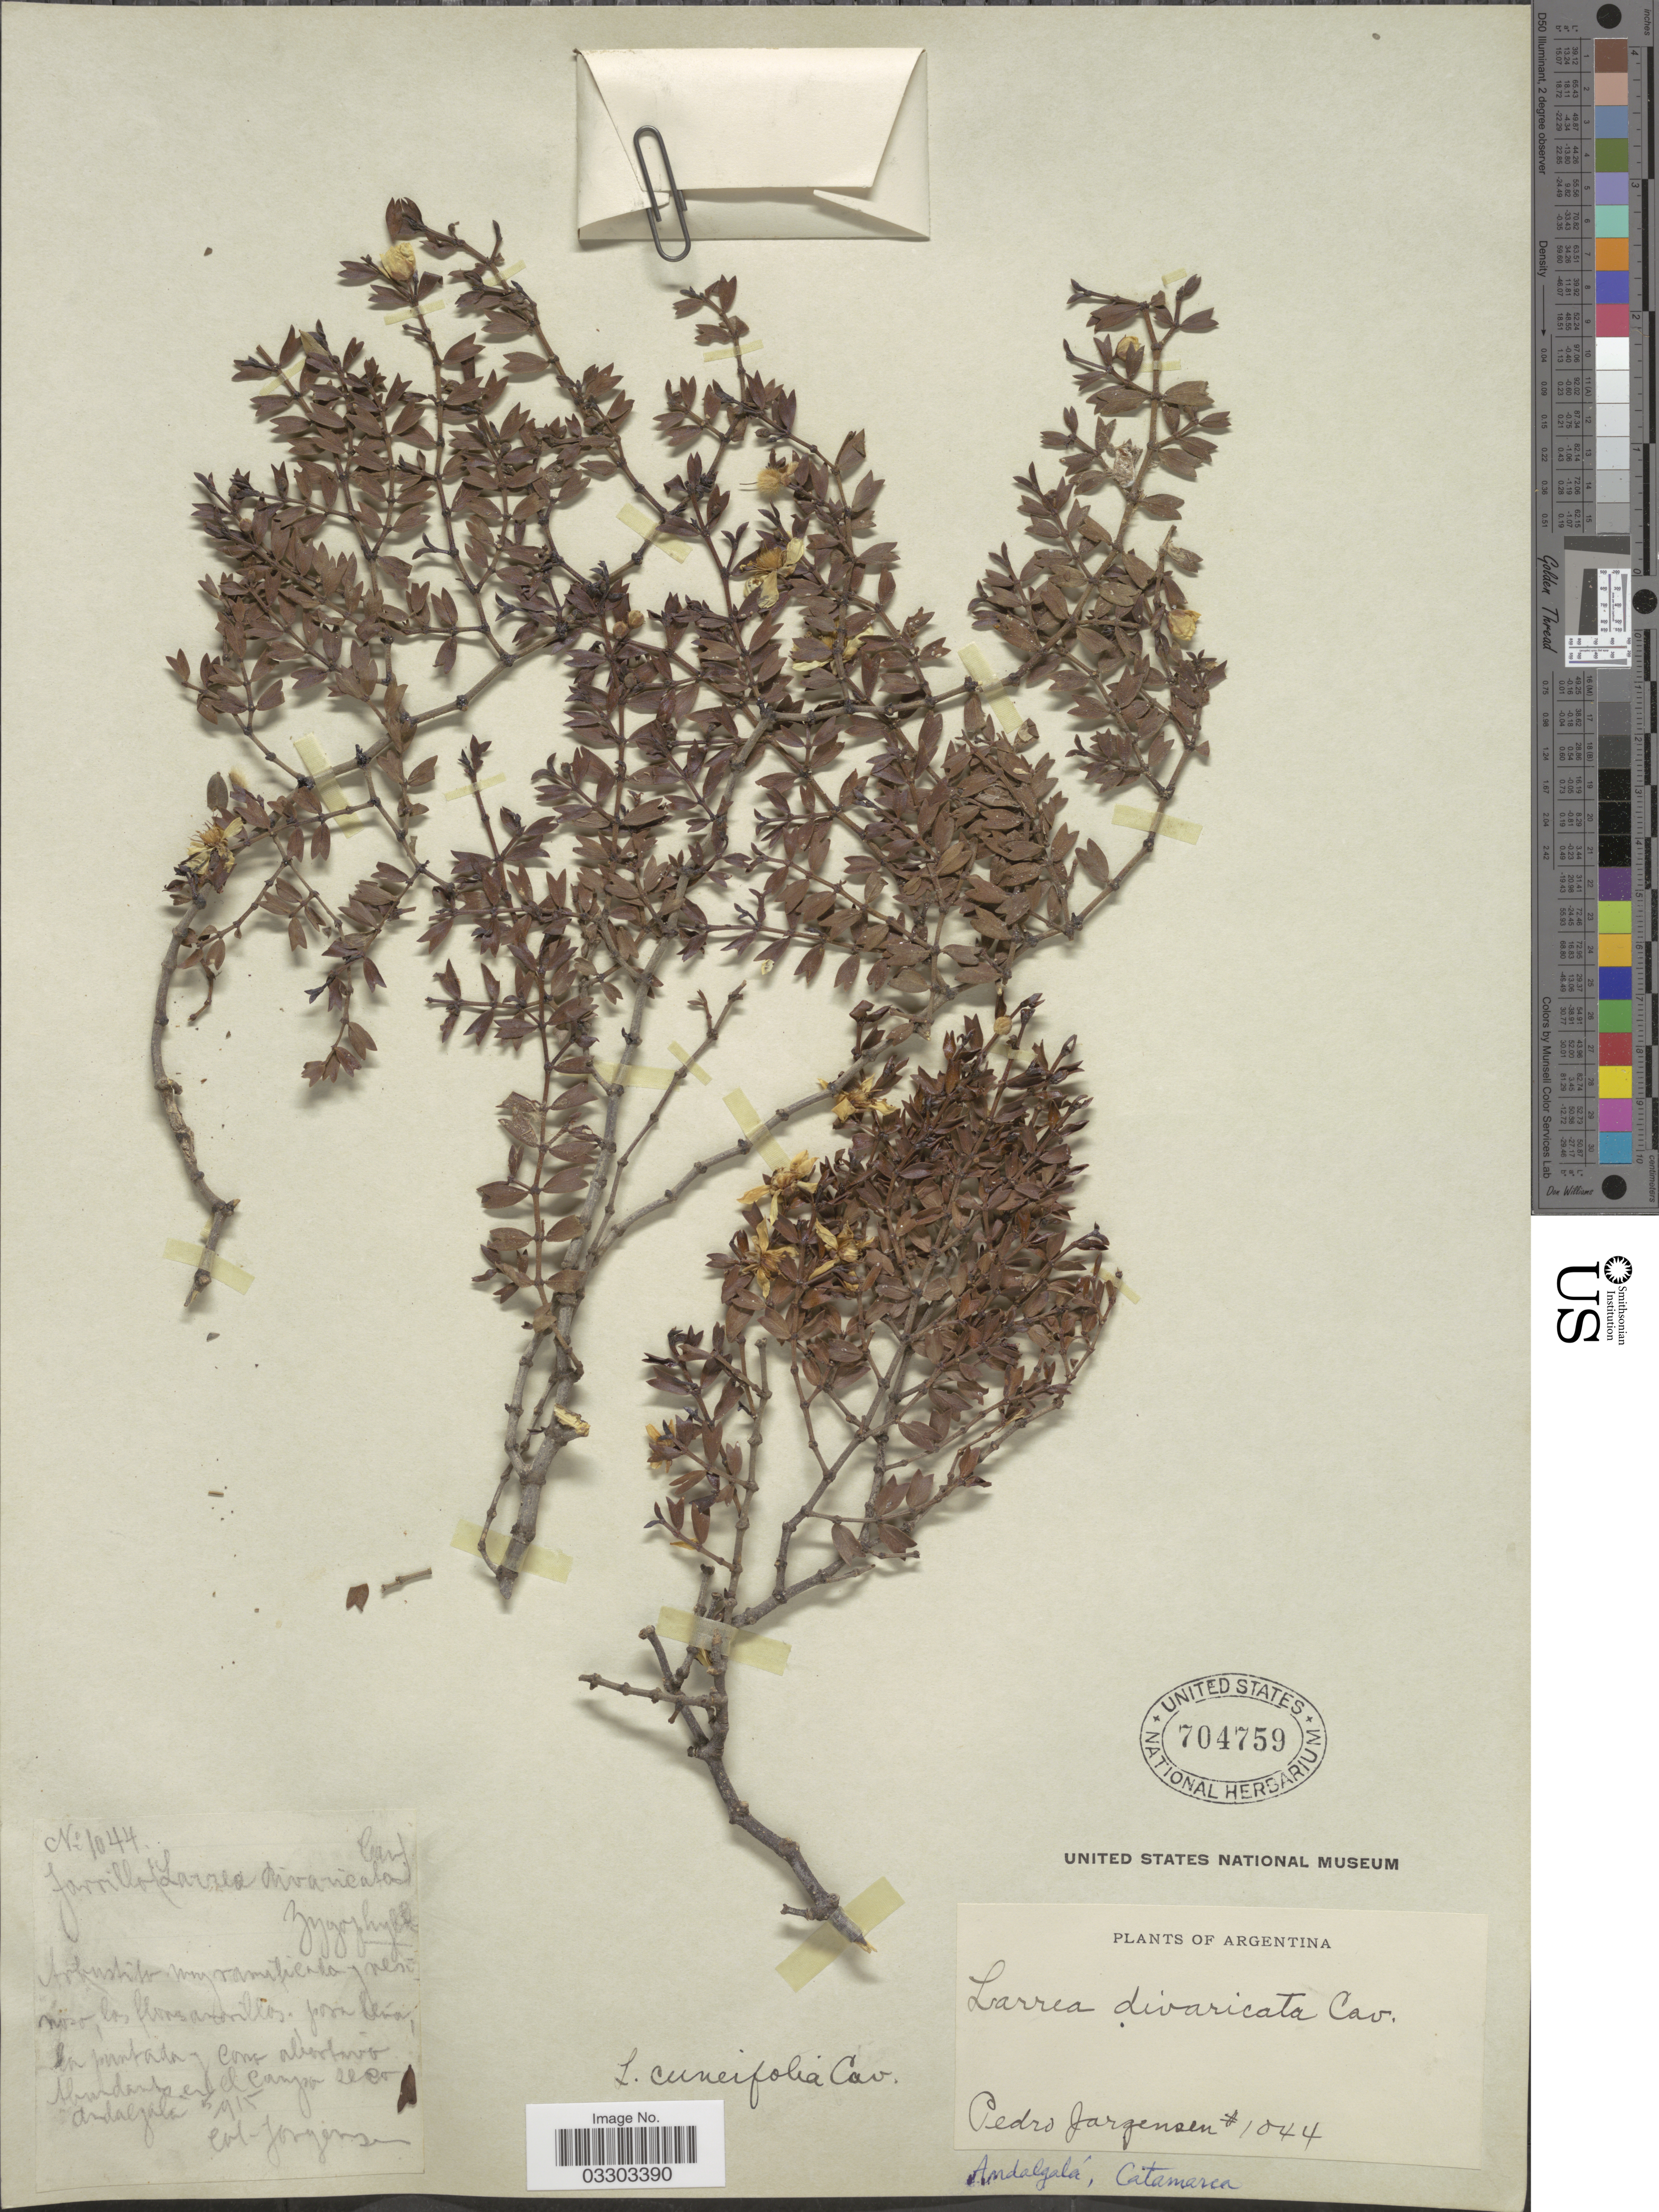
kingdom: Plantae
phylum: Tracheophyta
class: Magnoliopsida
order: Zygophyllales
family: Zygophyllaceae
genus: Larrea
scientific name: Larrea cuneifolia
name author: Cav.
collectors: P. Jörgensen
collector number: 1044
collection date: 1915-05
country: Argentina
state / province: Catamarca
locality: Andalgalá.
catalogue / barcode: US 704759